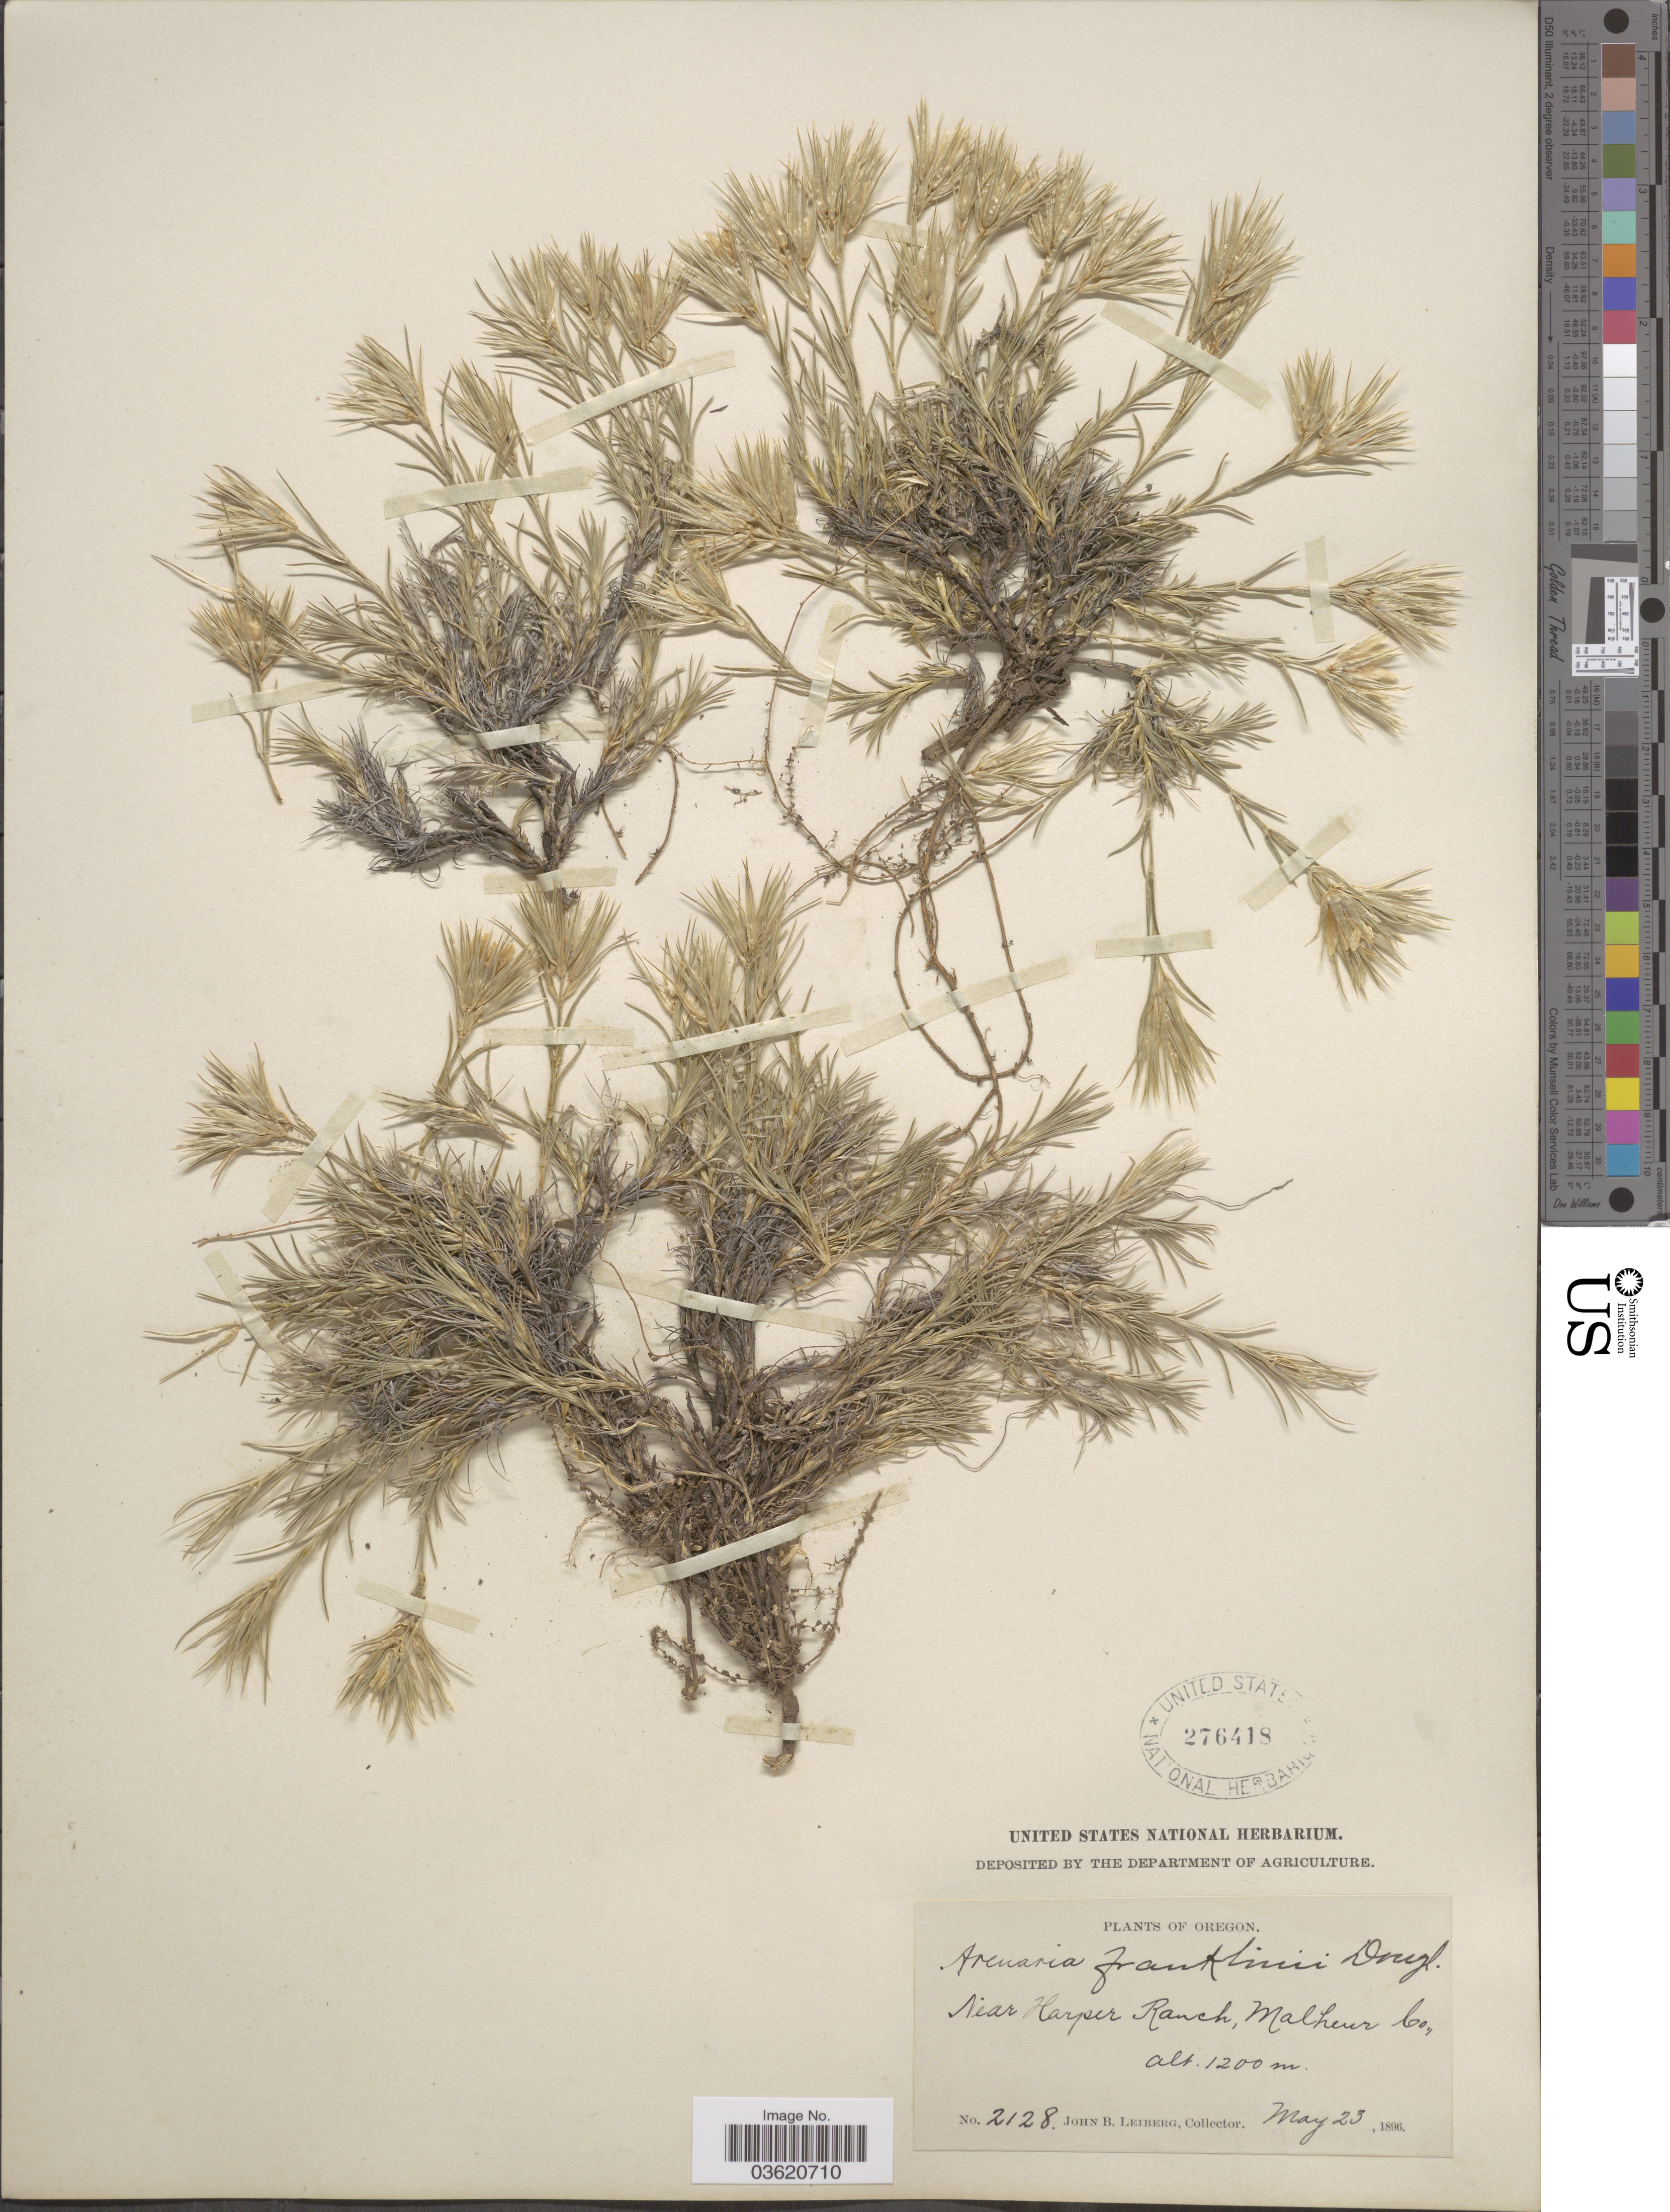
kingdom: Plantae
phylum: Tracheophyta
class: Magnoliopsida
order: Caryophyllales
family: Caryophyllaceae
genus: Eremogone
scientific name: Eremogone franklinii var. franklinii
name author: (Douglas ex Hook.) R.L. Hartm. & Rabeler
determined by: Strong, Mark T., (BOT), Smithsonian Institution - National Museum of Natural History (UNITED STATES)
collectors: J. B. Leiberg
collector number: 2128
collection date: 1896-05-23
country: United States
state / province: Oregon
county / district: Malheur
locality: Near Harper Ranch, Malheur Co.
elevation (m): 1200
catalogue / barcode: US 276418